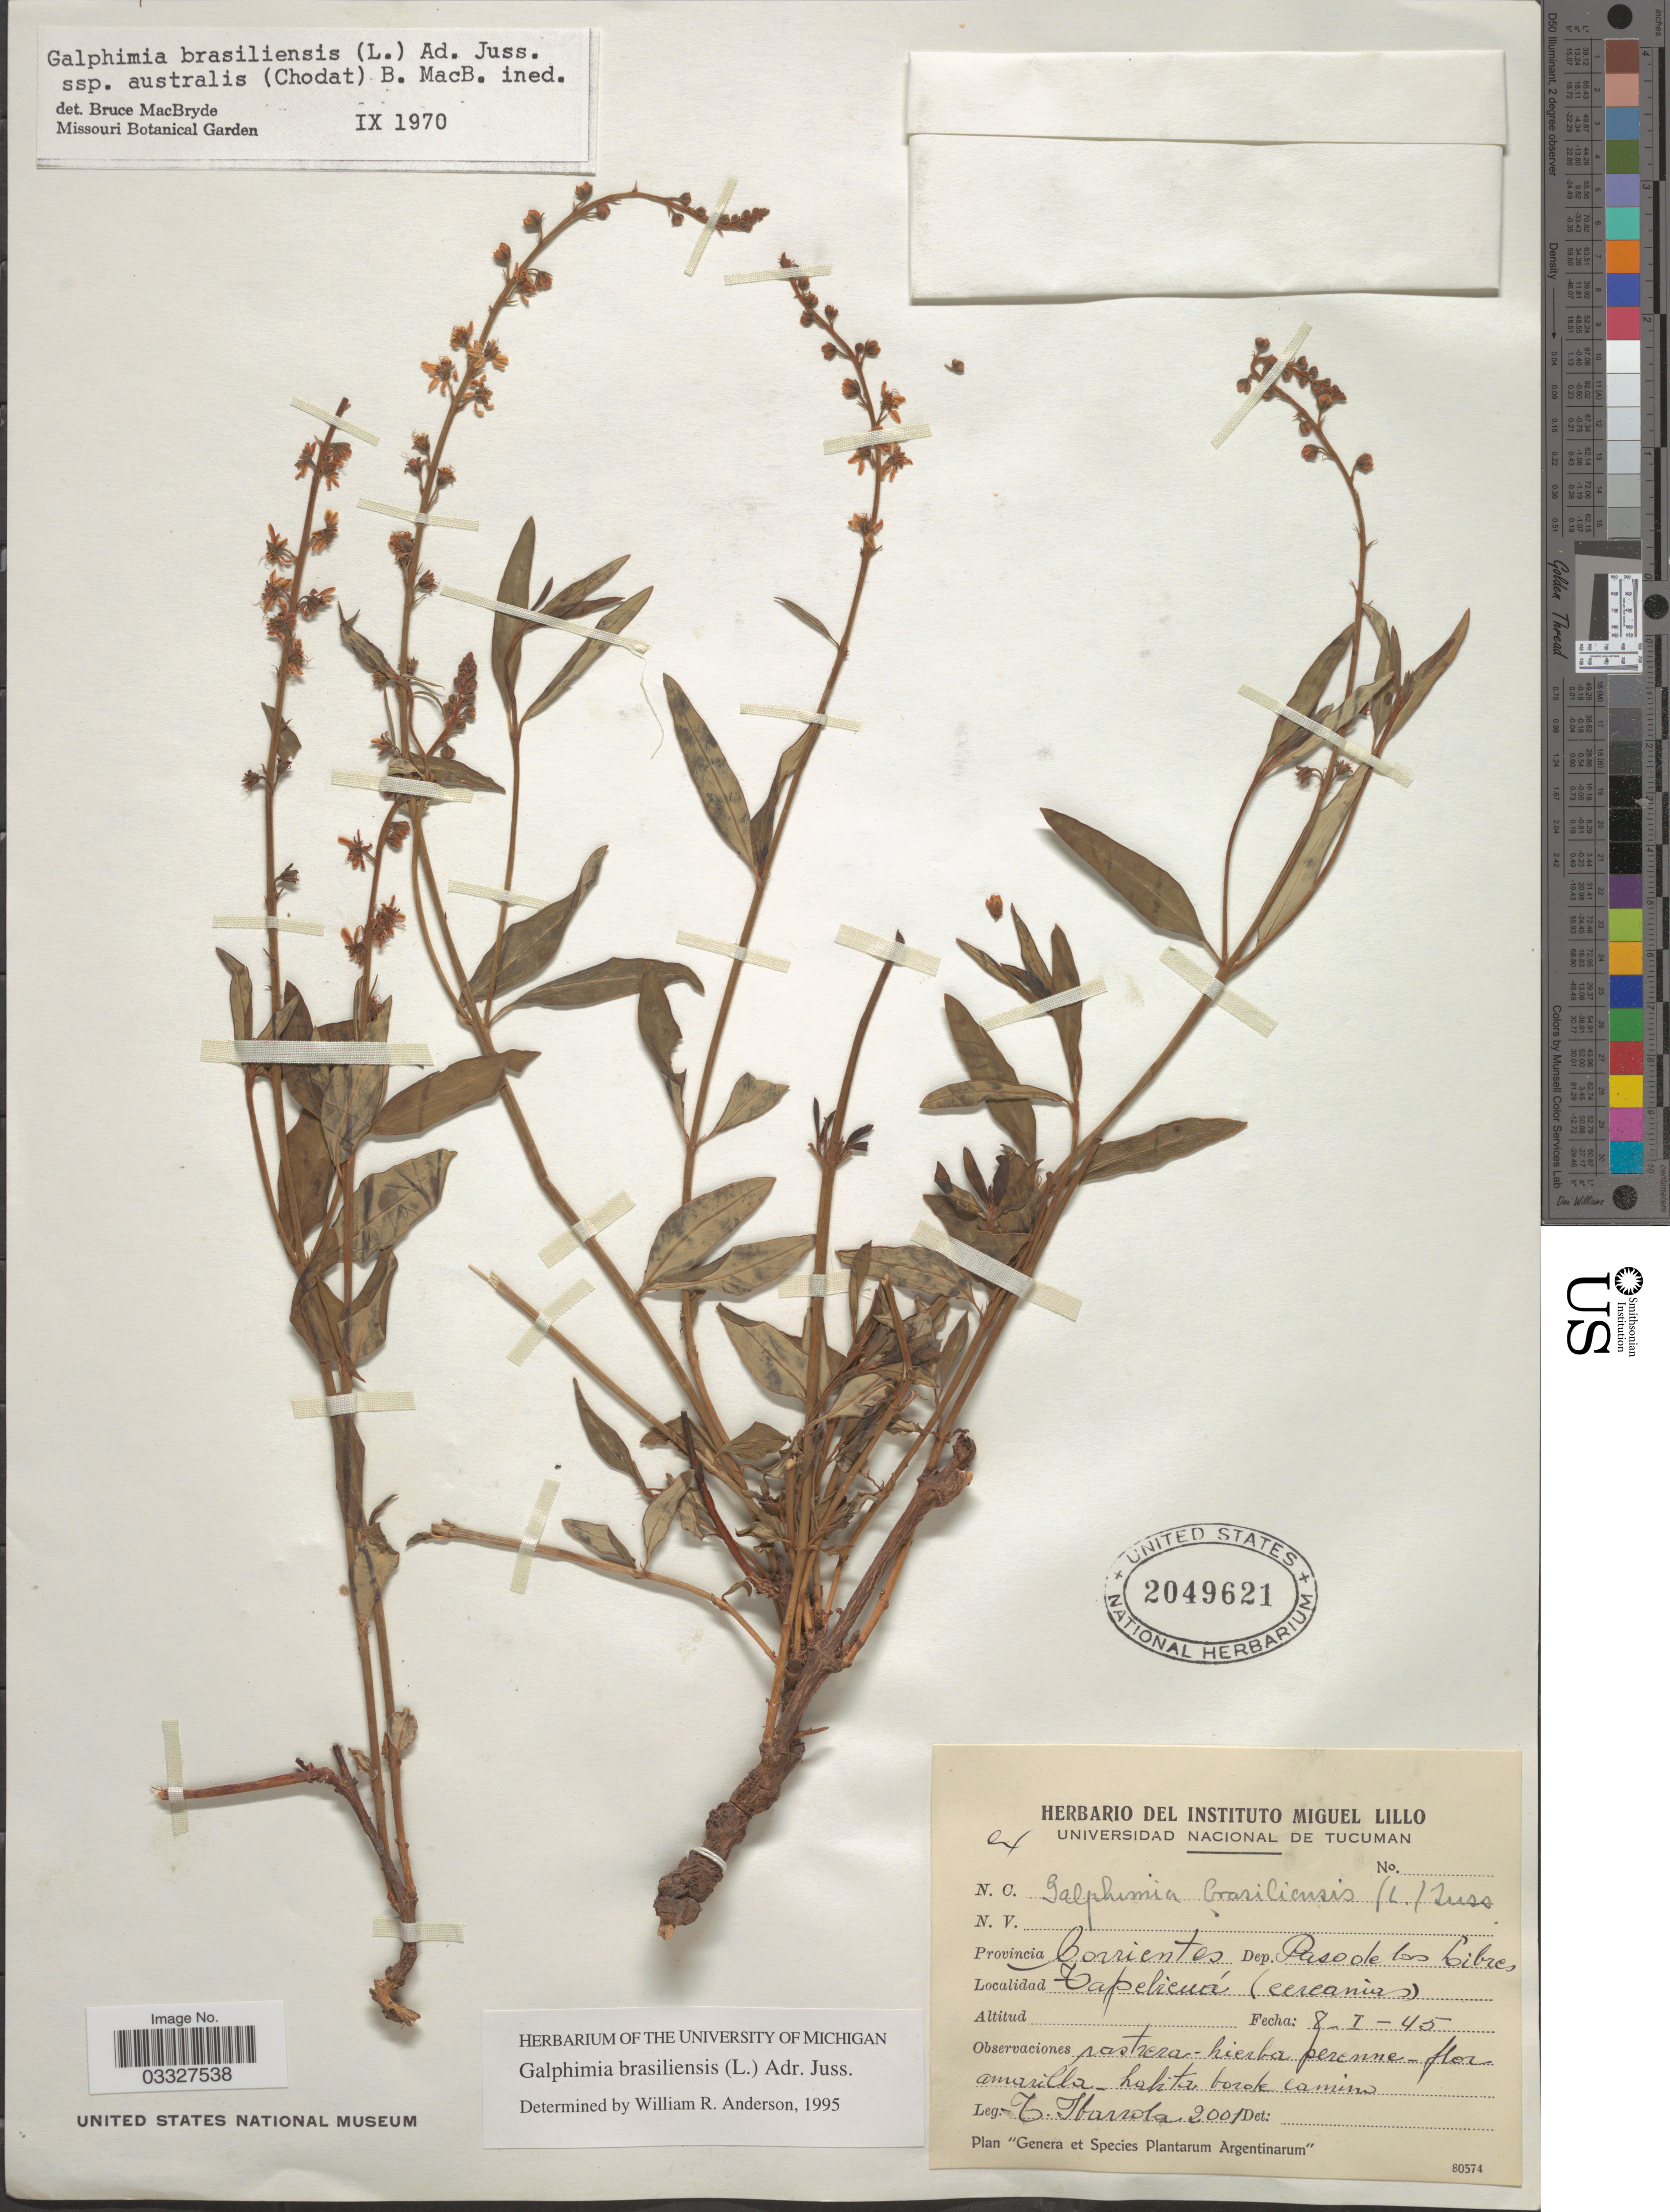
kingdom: Plantae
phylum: Tracheophyta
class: Magnoliopsida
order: Malpighiales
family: Malpighiaceae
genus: Galphimia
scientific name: Galphimia australis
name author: Chodat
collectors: T. Ibarrola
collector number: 2001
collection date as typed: Transcribed d/m/y: 8/1/45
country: Argentina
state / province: Corrientes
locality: Dep. Paso de los Libres. Tapelieuá (cercanias).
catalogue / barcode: US 2049621